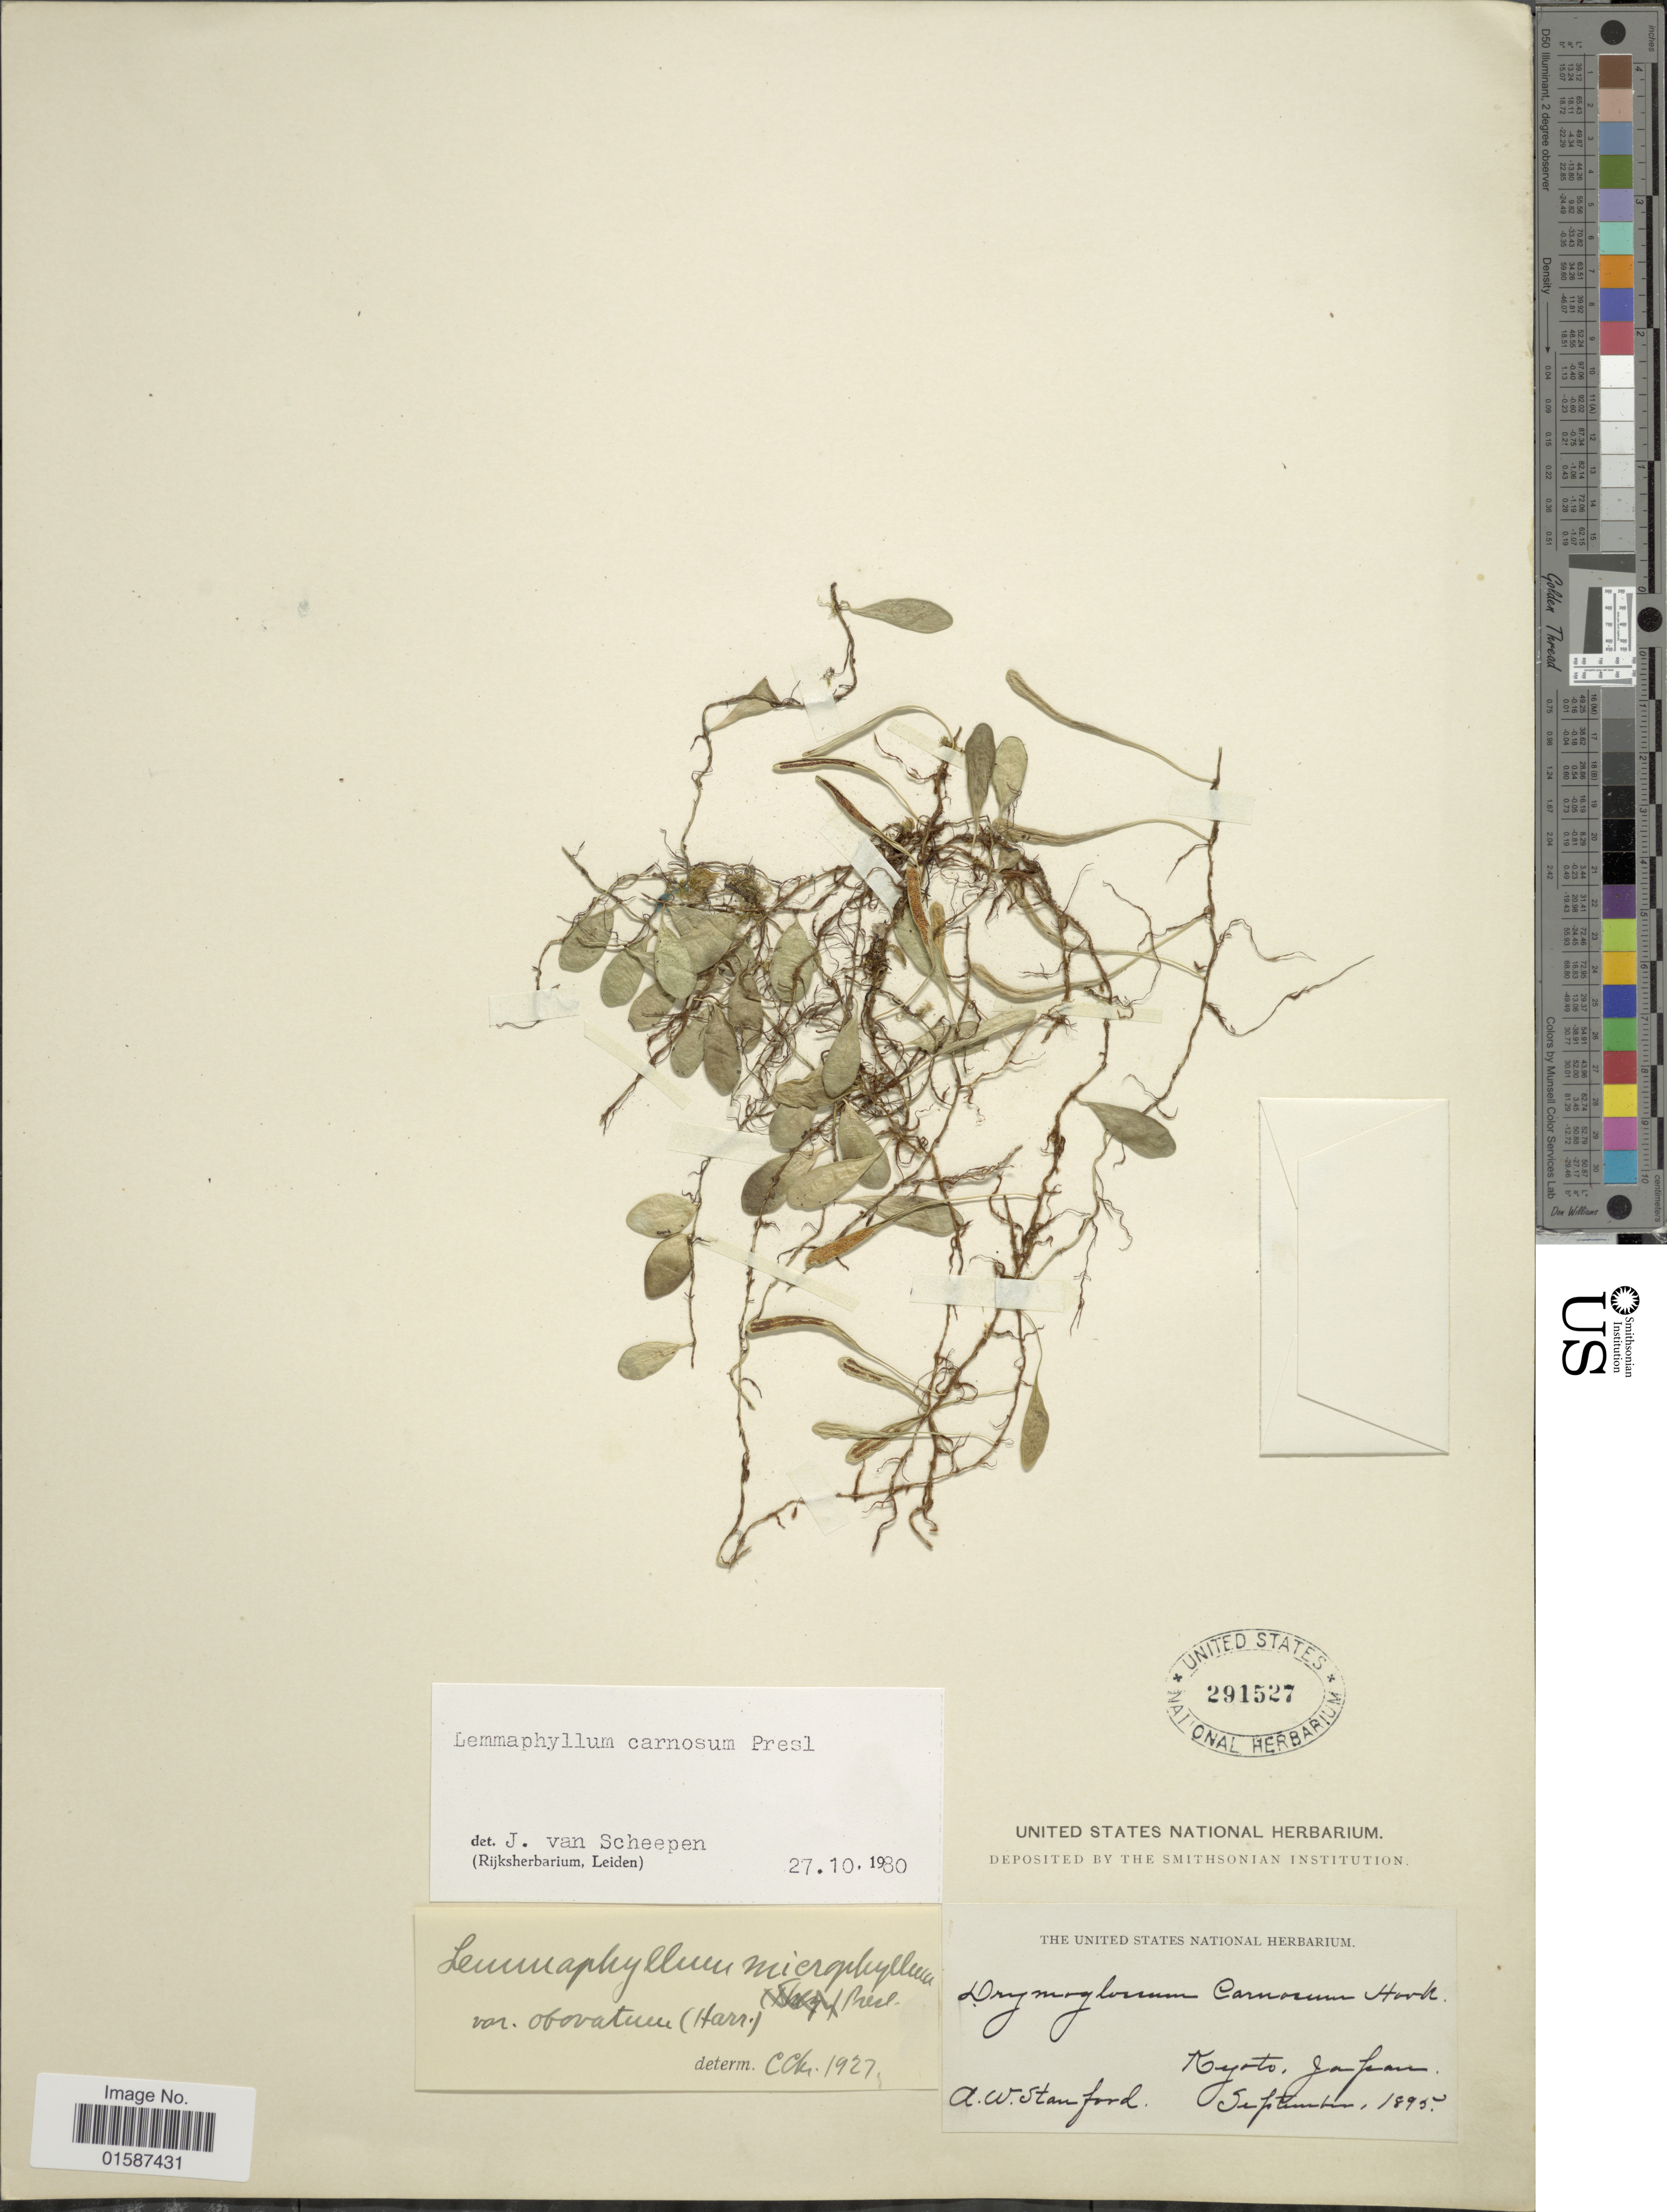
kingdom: Plantae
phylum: Tracheophyta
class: Polypodiopsida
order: Polypodiales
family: Polypodiaceae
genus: Lemmaphyllum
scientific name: Lemmaphyllum carnosum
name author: (J. Sm. ex Hook.) C. Presl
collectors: A. Stanford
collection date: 1895-09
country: Japan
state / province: Kyoto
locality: Kyoto, Japan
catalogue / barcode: US 291527